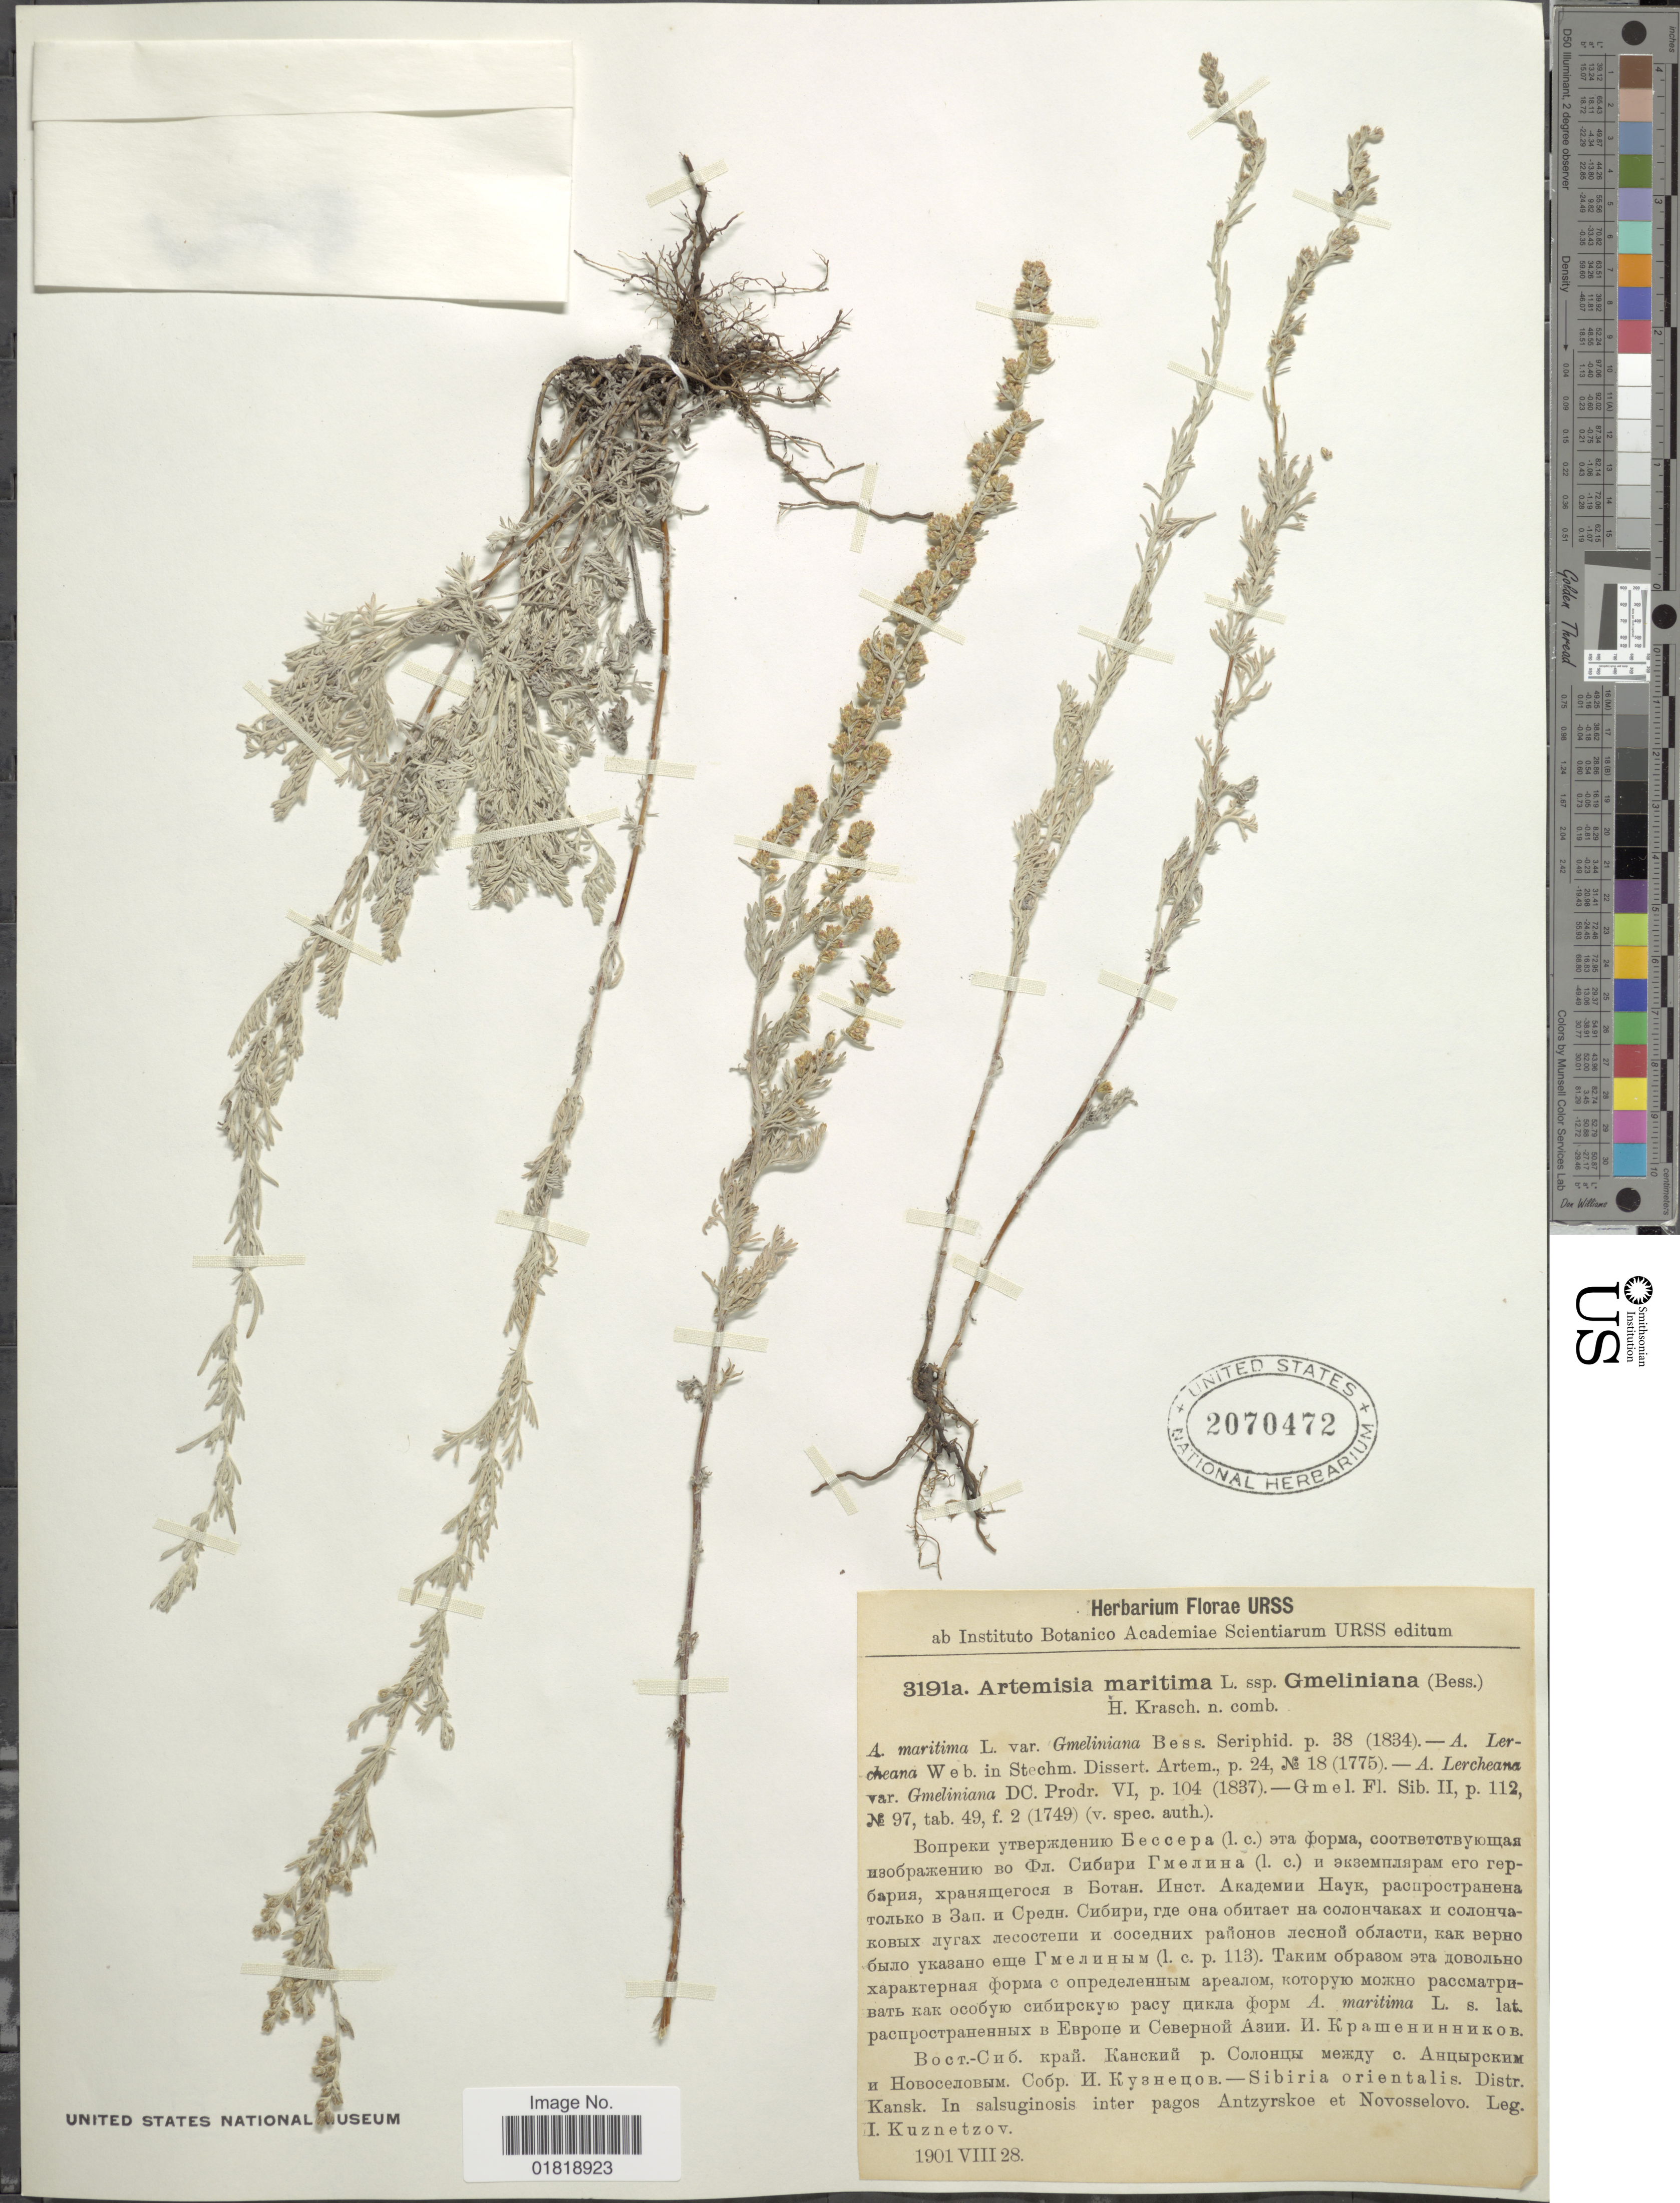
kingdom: Plantae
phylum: Tracheophyta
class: Magnoliopsida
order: Asterales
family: Asteraceae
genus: Artemisia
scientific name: Artemisia maritima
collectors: I. Kuznetzov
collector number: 3191a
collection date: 1901-08-28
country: Russian Federation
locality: Sibiria orientalis, distr. Kansk, in salsuginosis inter pagos Antzyrskoe et Novosselovo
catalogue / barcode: US 2070472